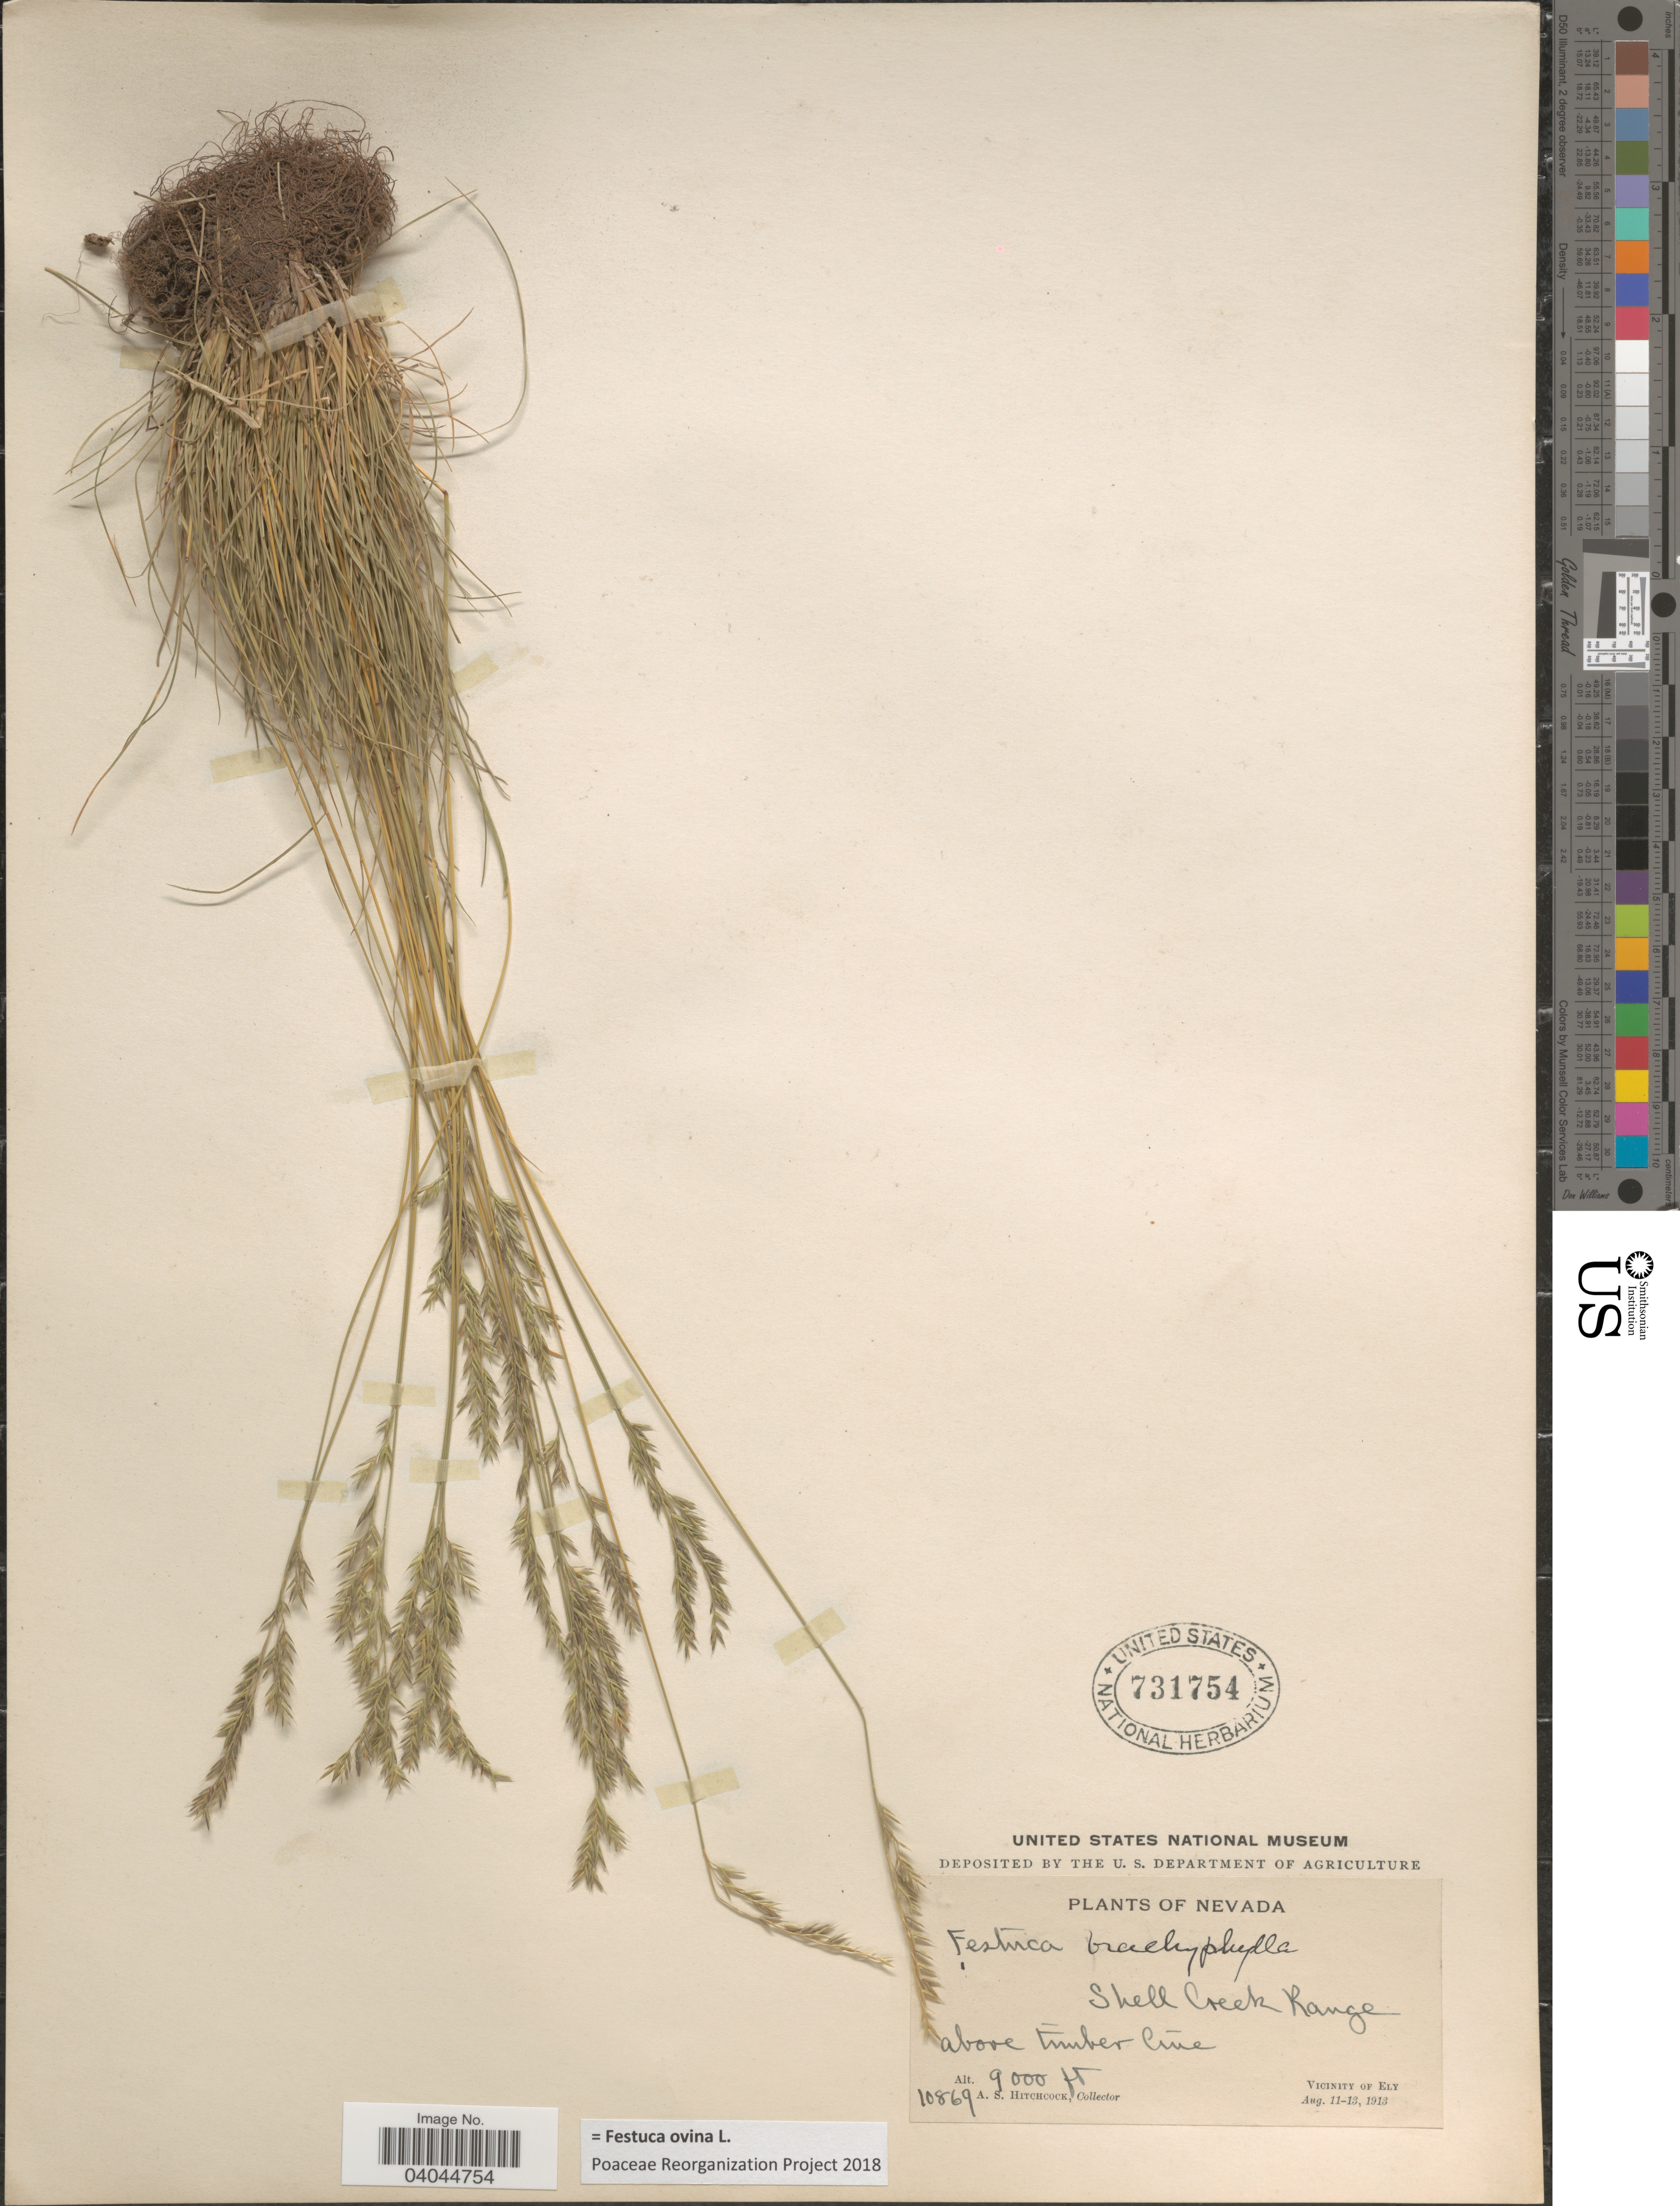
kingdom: Plantae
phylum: Tracheophyta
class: Liliopsida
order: Poales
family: Poaceae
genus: Festuca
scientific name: Festuca ovina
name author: L.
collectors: A. S. Hitchcock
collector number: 10869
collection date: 1913-08-11/1913-08-13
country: United States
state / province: Nevada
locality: Shell Creek Range above timber line. Vicinity of Ely.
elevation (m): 2743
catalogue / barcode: US 731754